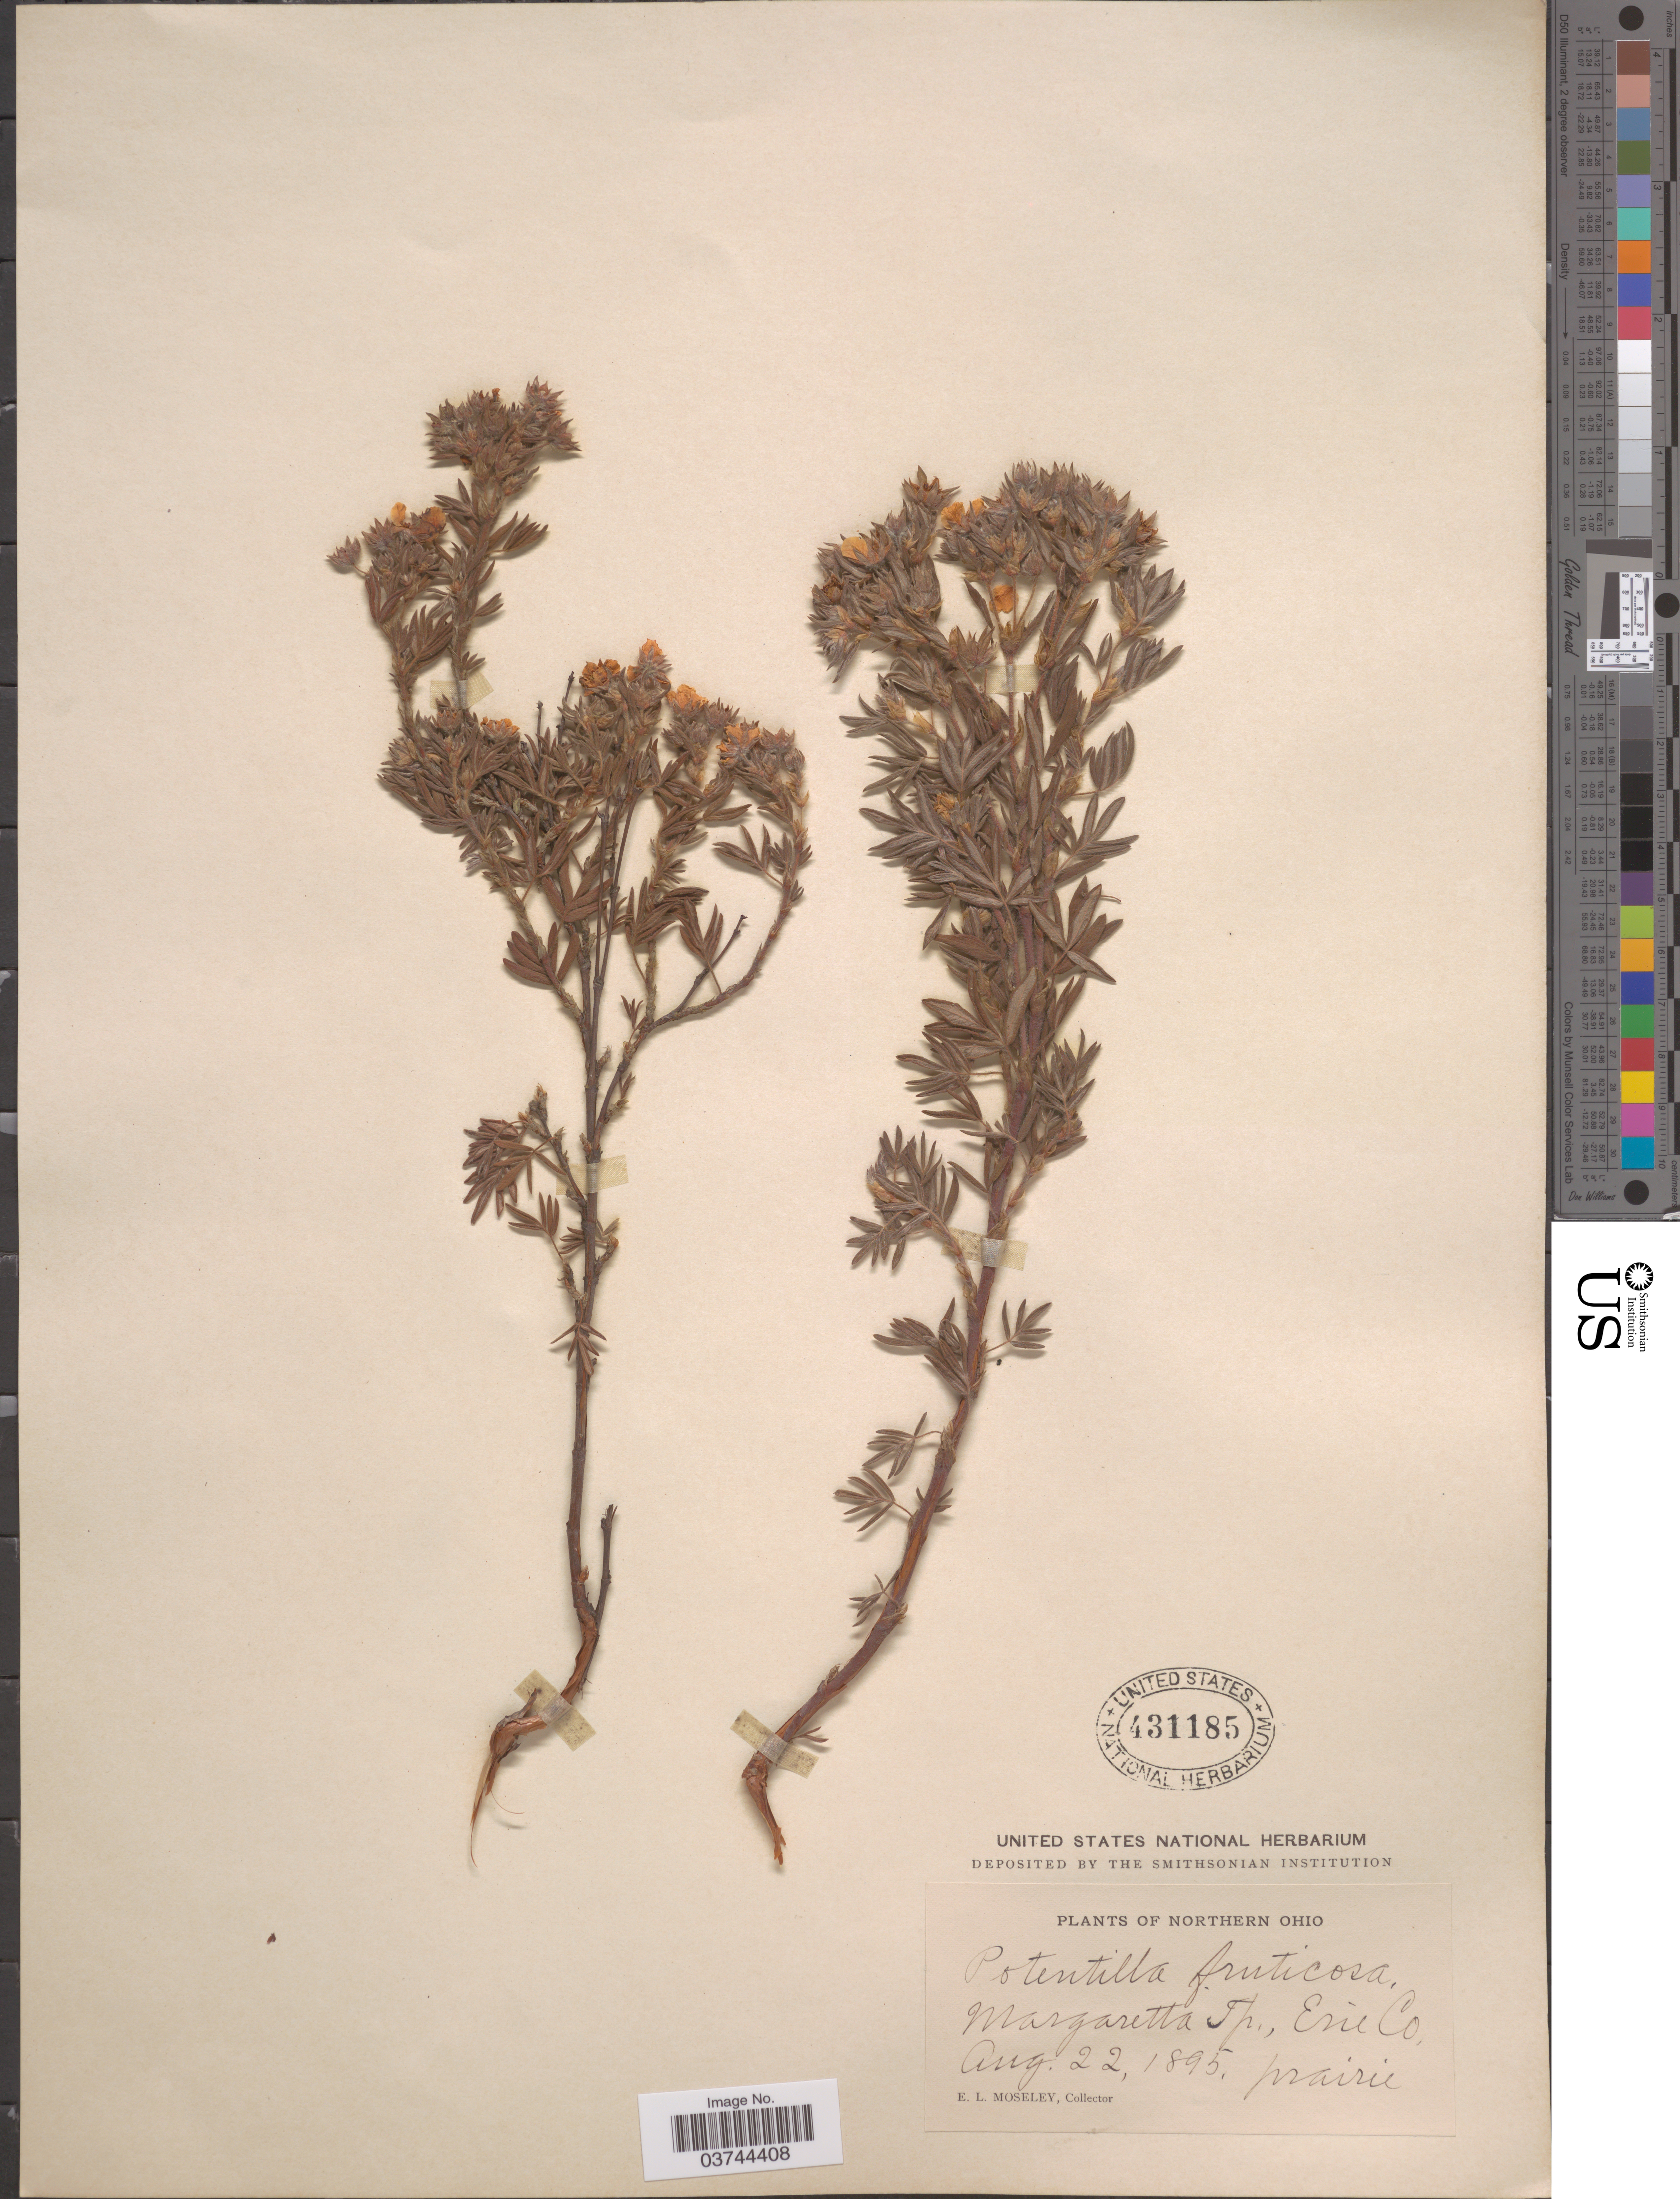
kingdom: Plantae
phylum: Tracheophyta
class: Magnoliopsida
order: Rosales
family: Rosaceae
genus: Dasiphora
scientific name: Dasiphora fruticosa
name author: (L.) Rydb.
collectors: E. Moseley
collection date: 1895-08-22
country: United States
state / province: Ohio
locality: Northern Ohio. Margaretta Tp., Erie Co.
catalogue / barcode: US 431185